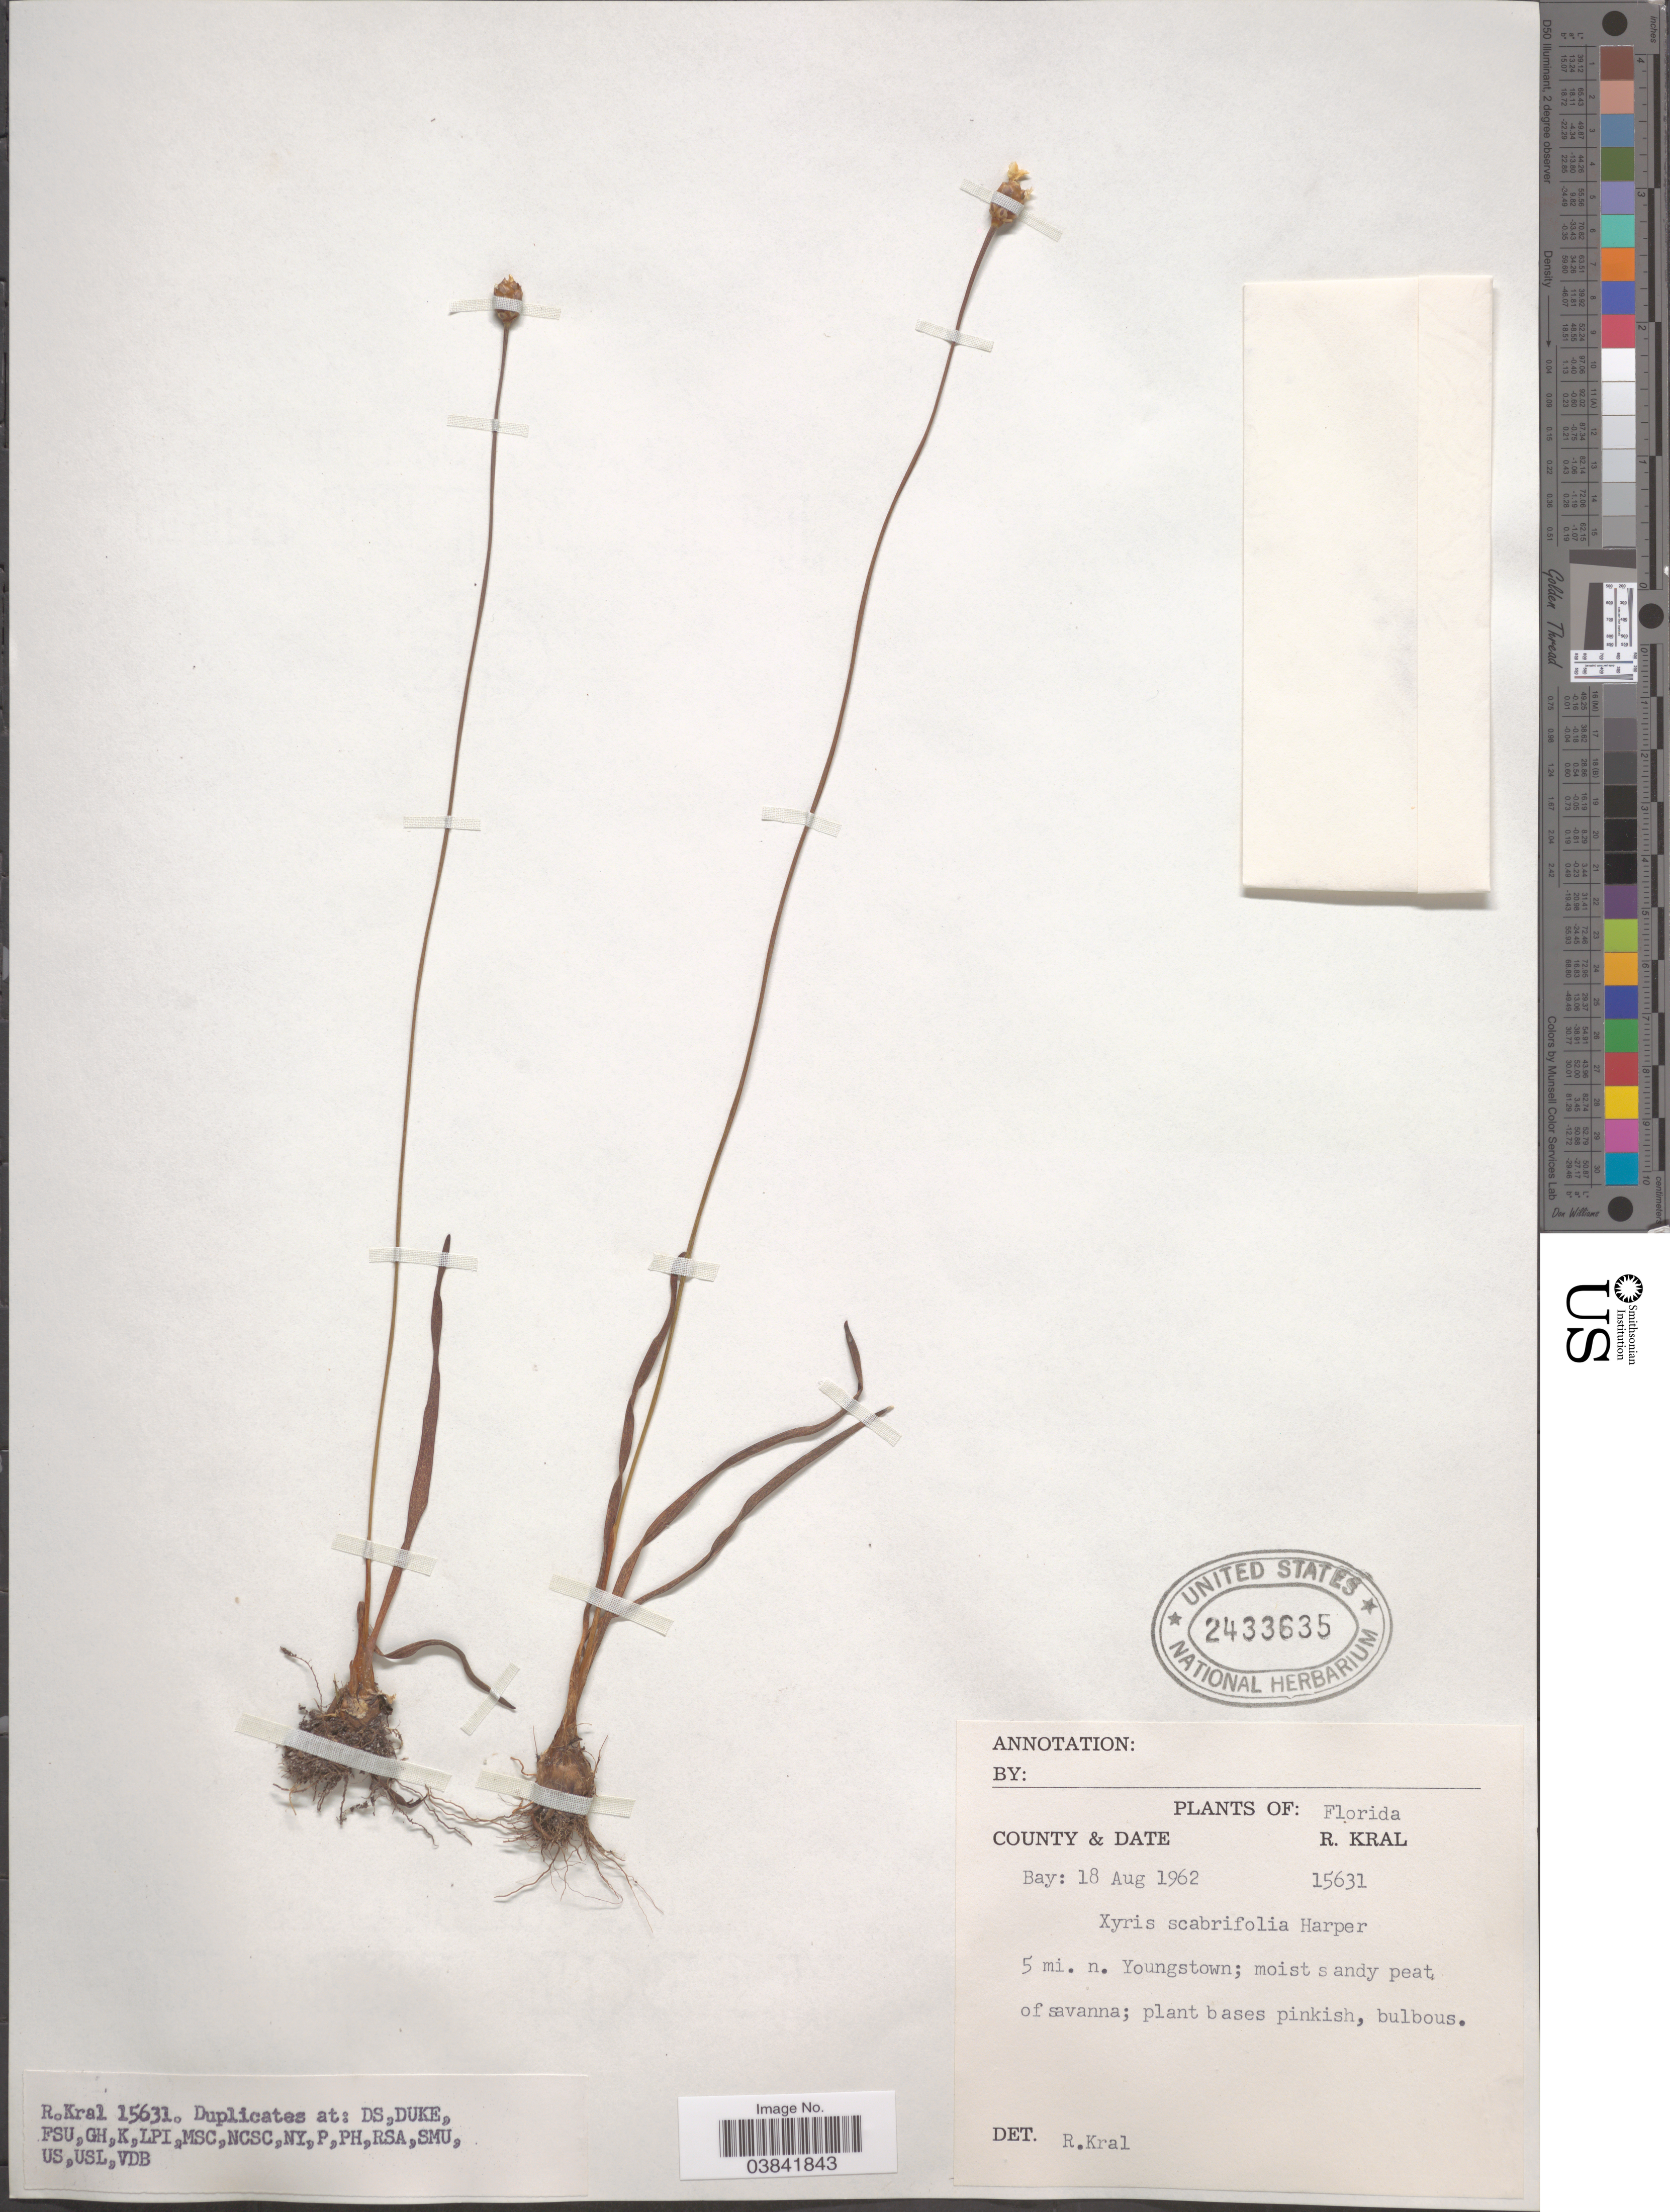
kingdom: Plantae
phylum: Tracheophyta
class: Liliopsida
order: Poales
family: Xyridaceae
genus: Xyris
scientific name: Xyris scabrifolia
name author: R.M. Harper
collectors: R. Kral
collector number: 15631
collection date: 1962-08-18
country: United States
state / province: Florida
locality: County Bay: 5 mi. n. Youngstown; moist sandy peat of savanna.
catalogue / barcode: US 2433635